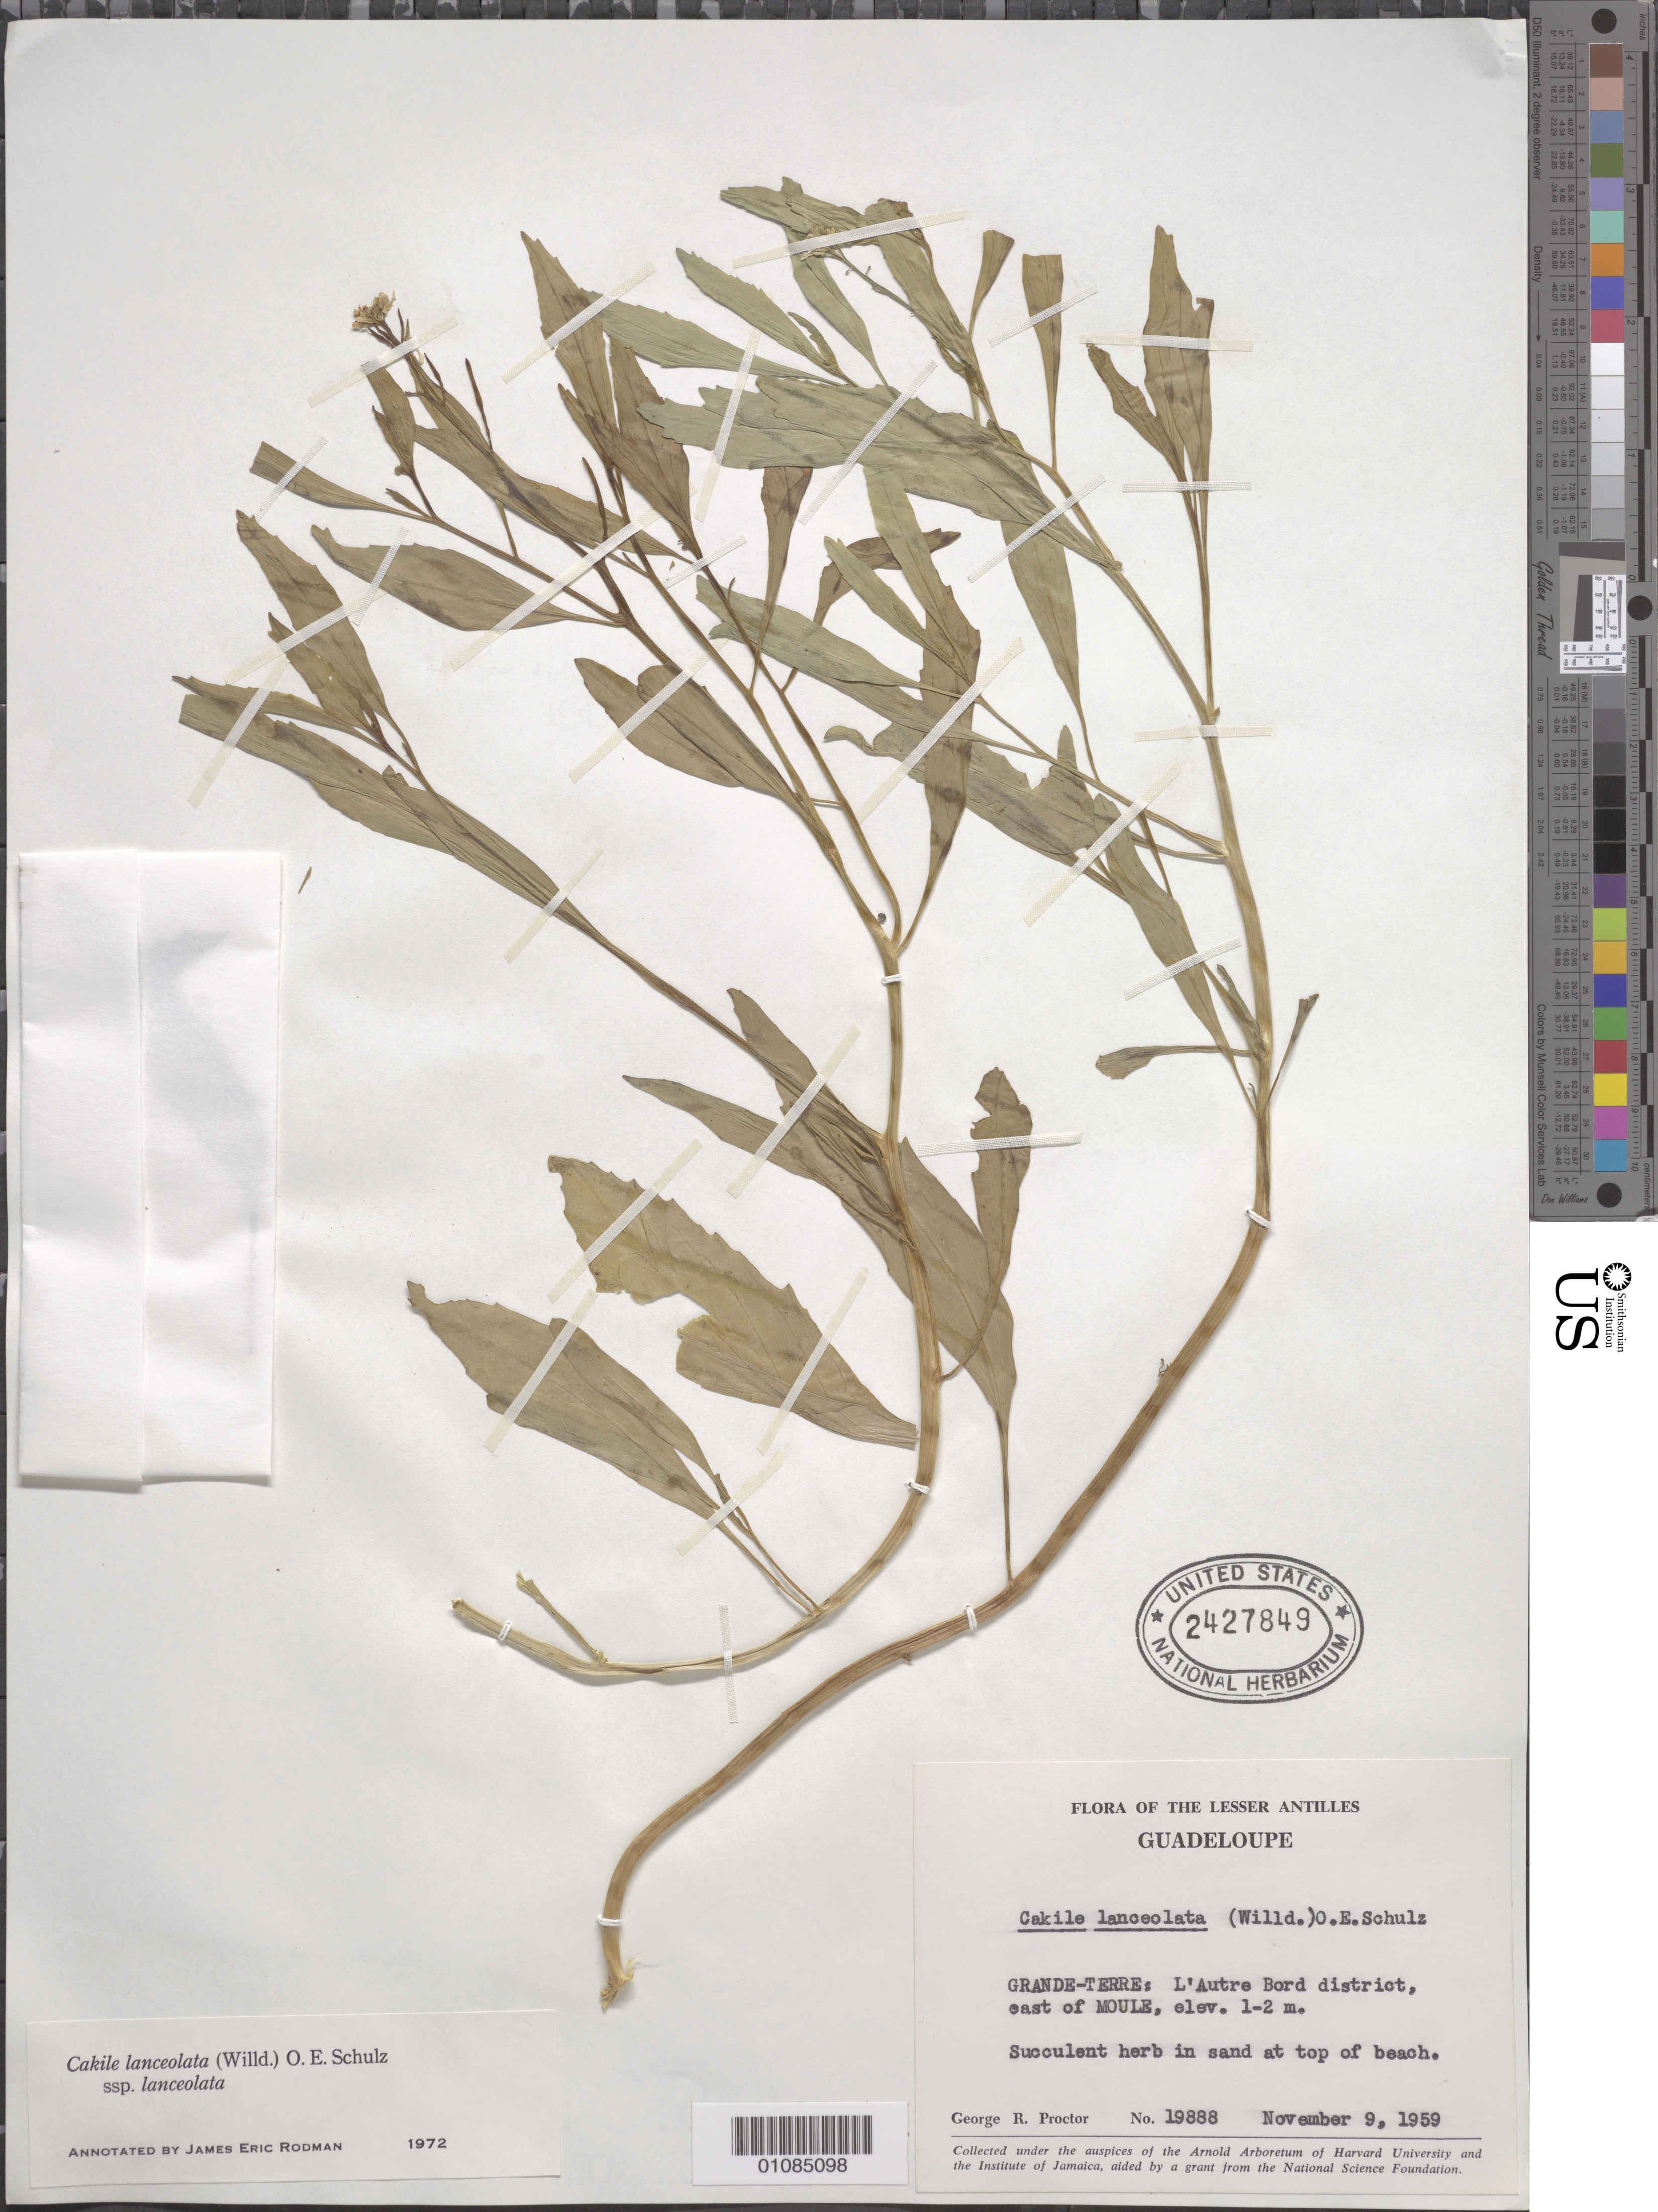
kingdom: Plantae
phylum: Tracheophyta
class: Magnoliopsida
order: Brassicales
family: Brassicaceae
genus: Cakile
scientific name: Cakile lanceolata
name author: (Willd.) O.E. Schulz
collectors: G. R. Proctor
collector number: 19888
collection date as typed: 09 Nov 1959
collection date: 1959-11-09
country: Guadeloupe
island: Grande Terre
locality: L' Autre Bord district, E of Moule.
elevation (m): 1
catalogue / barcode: US 2427849